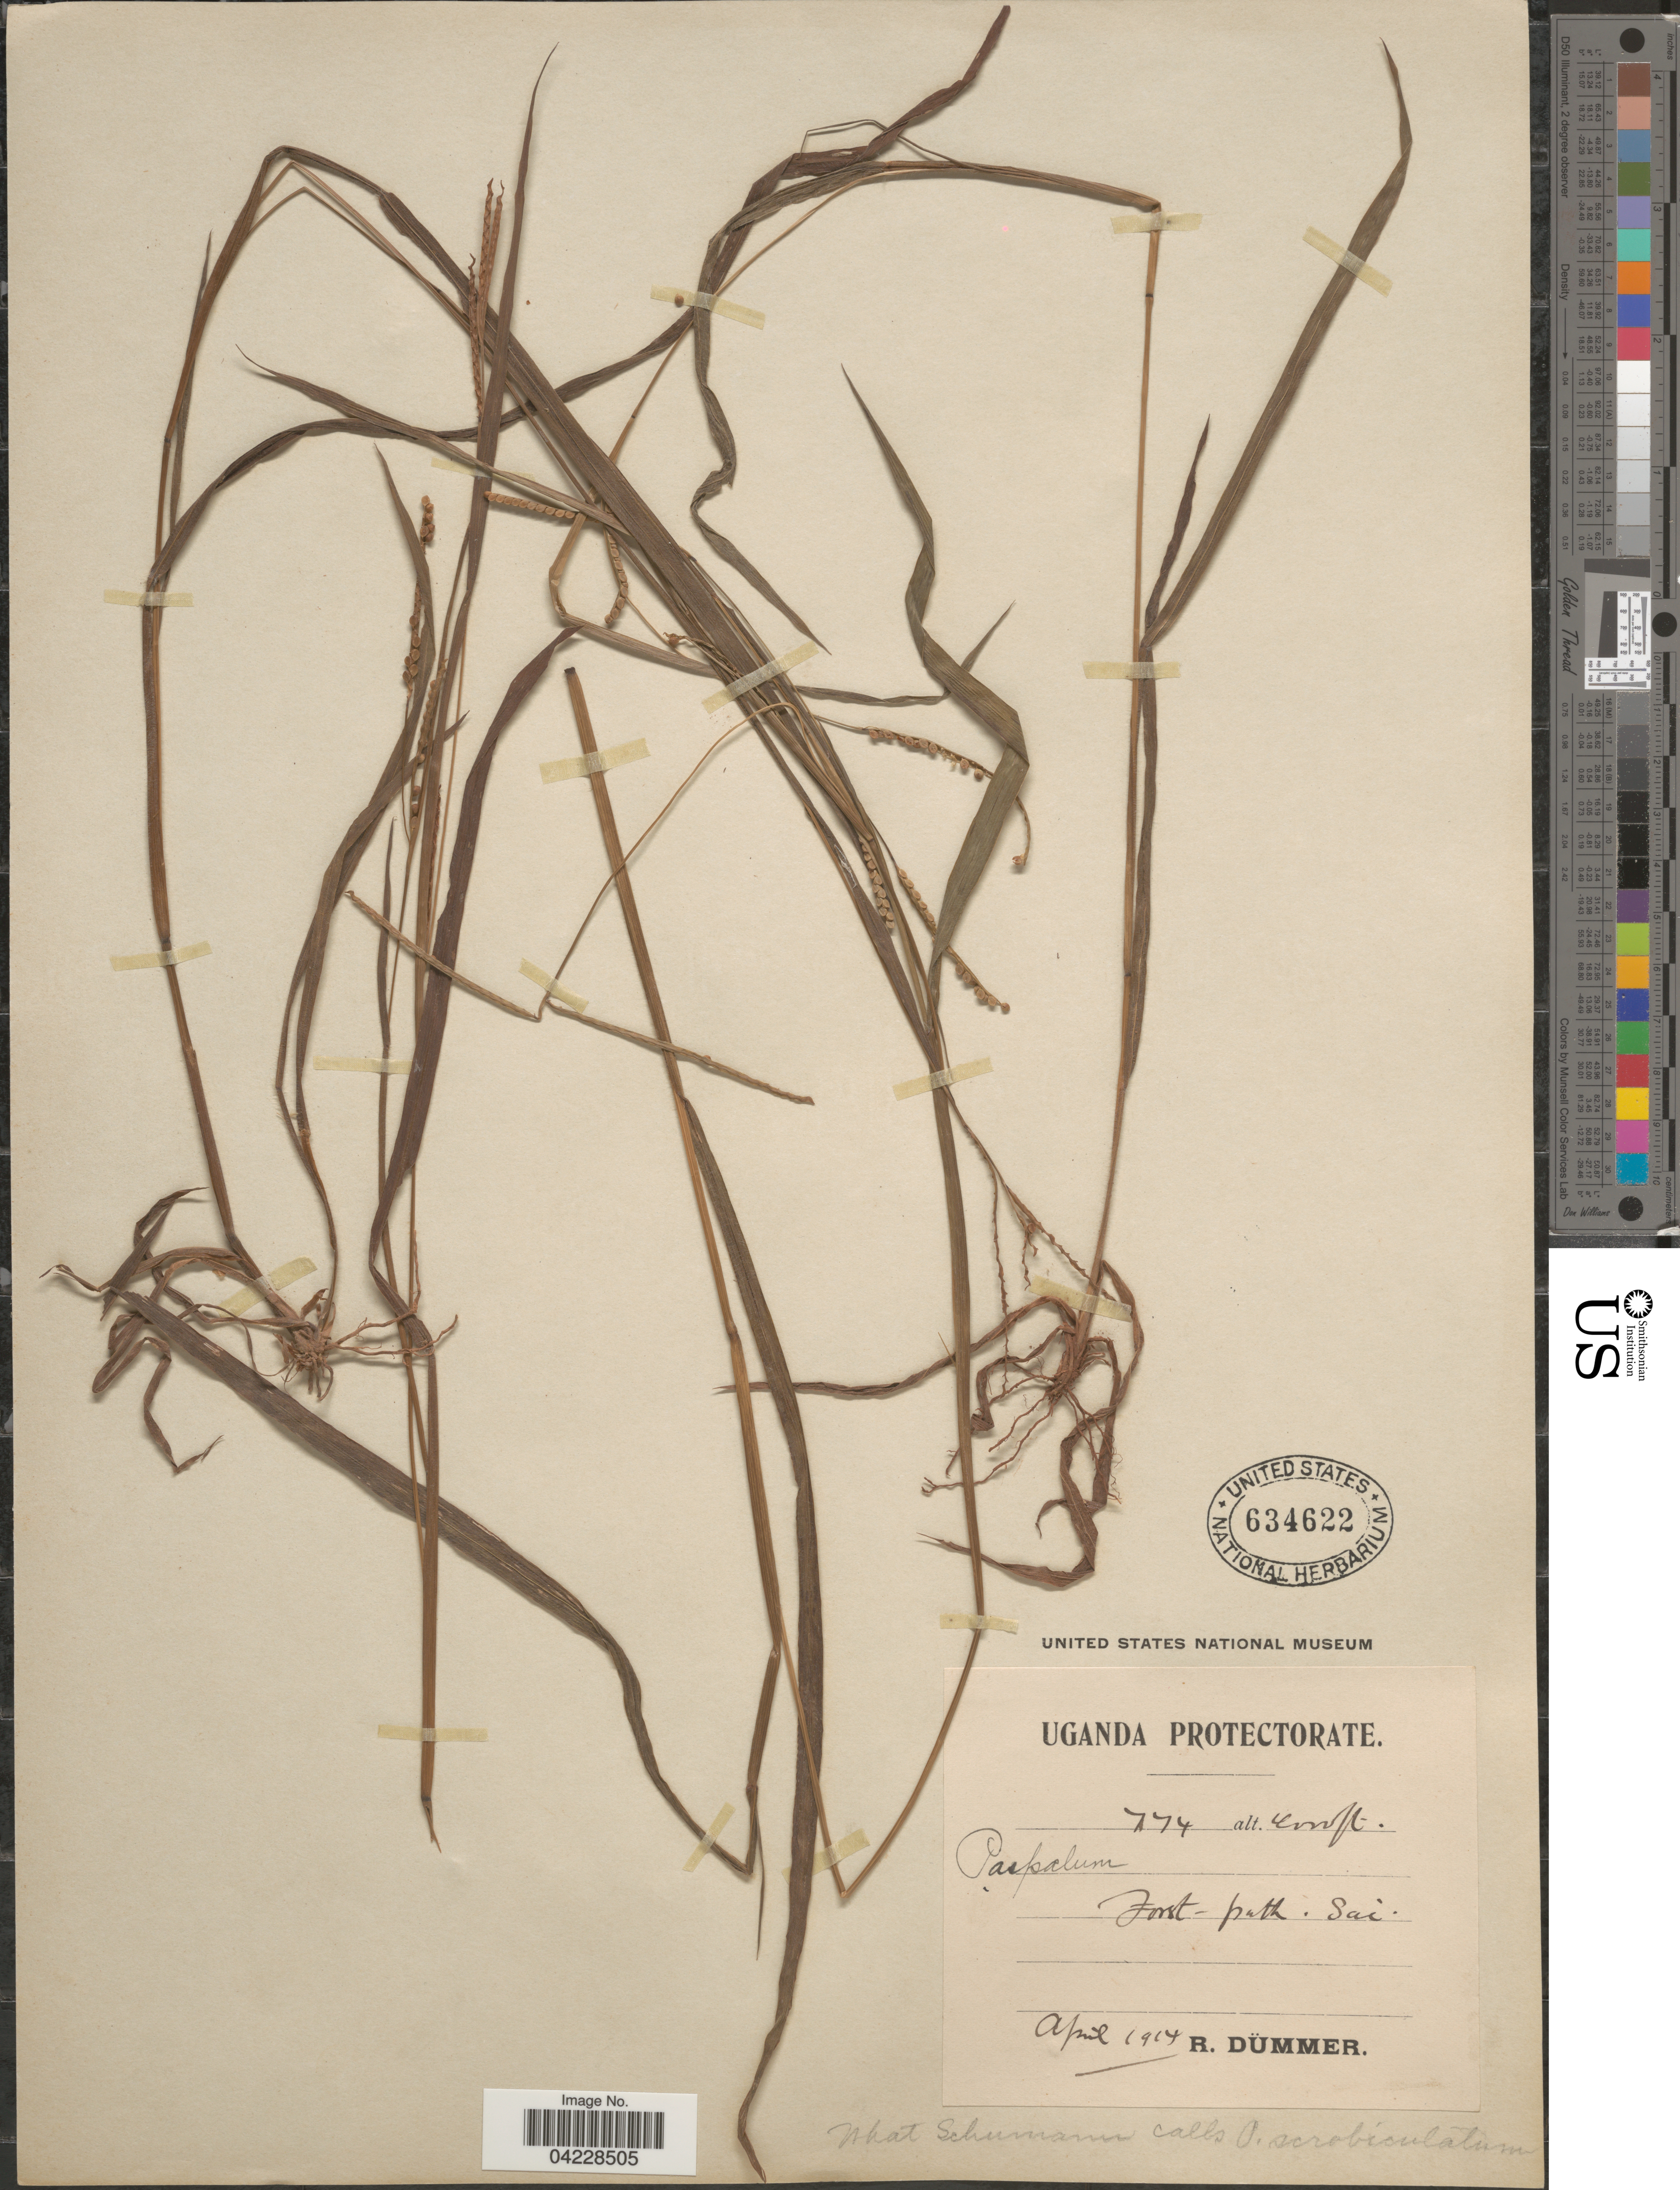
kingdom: Plantae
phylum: Tracheophyta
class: Liliopsida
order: Poales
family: Poaceae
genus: Paspalum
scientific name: Paspalum scrobiculatum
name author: L.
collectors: R. A. Dümmer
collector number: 774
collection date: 1914-04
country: Uganda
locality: Uganda Protectorate. Forest-path. Sai.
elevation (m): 1219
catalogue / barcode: US 634622